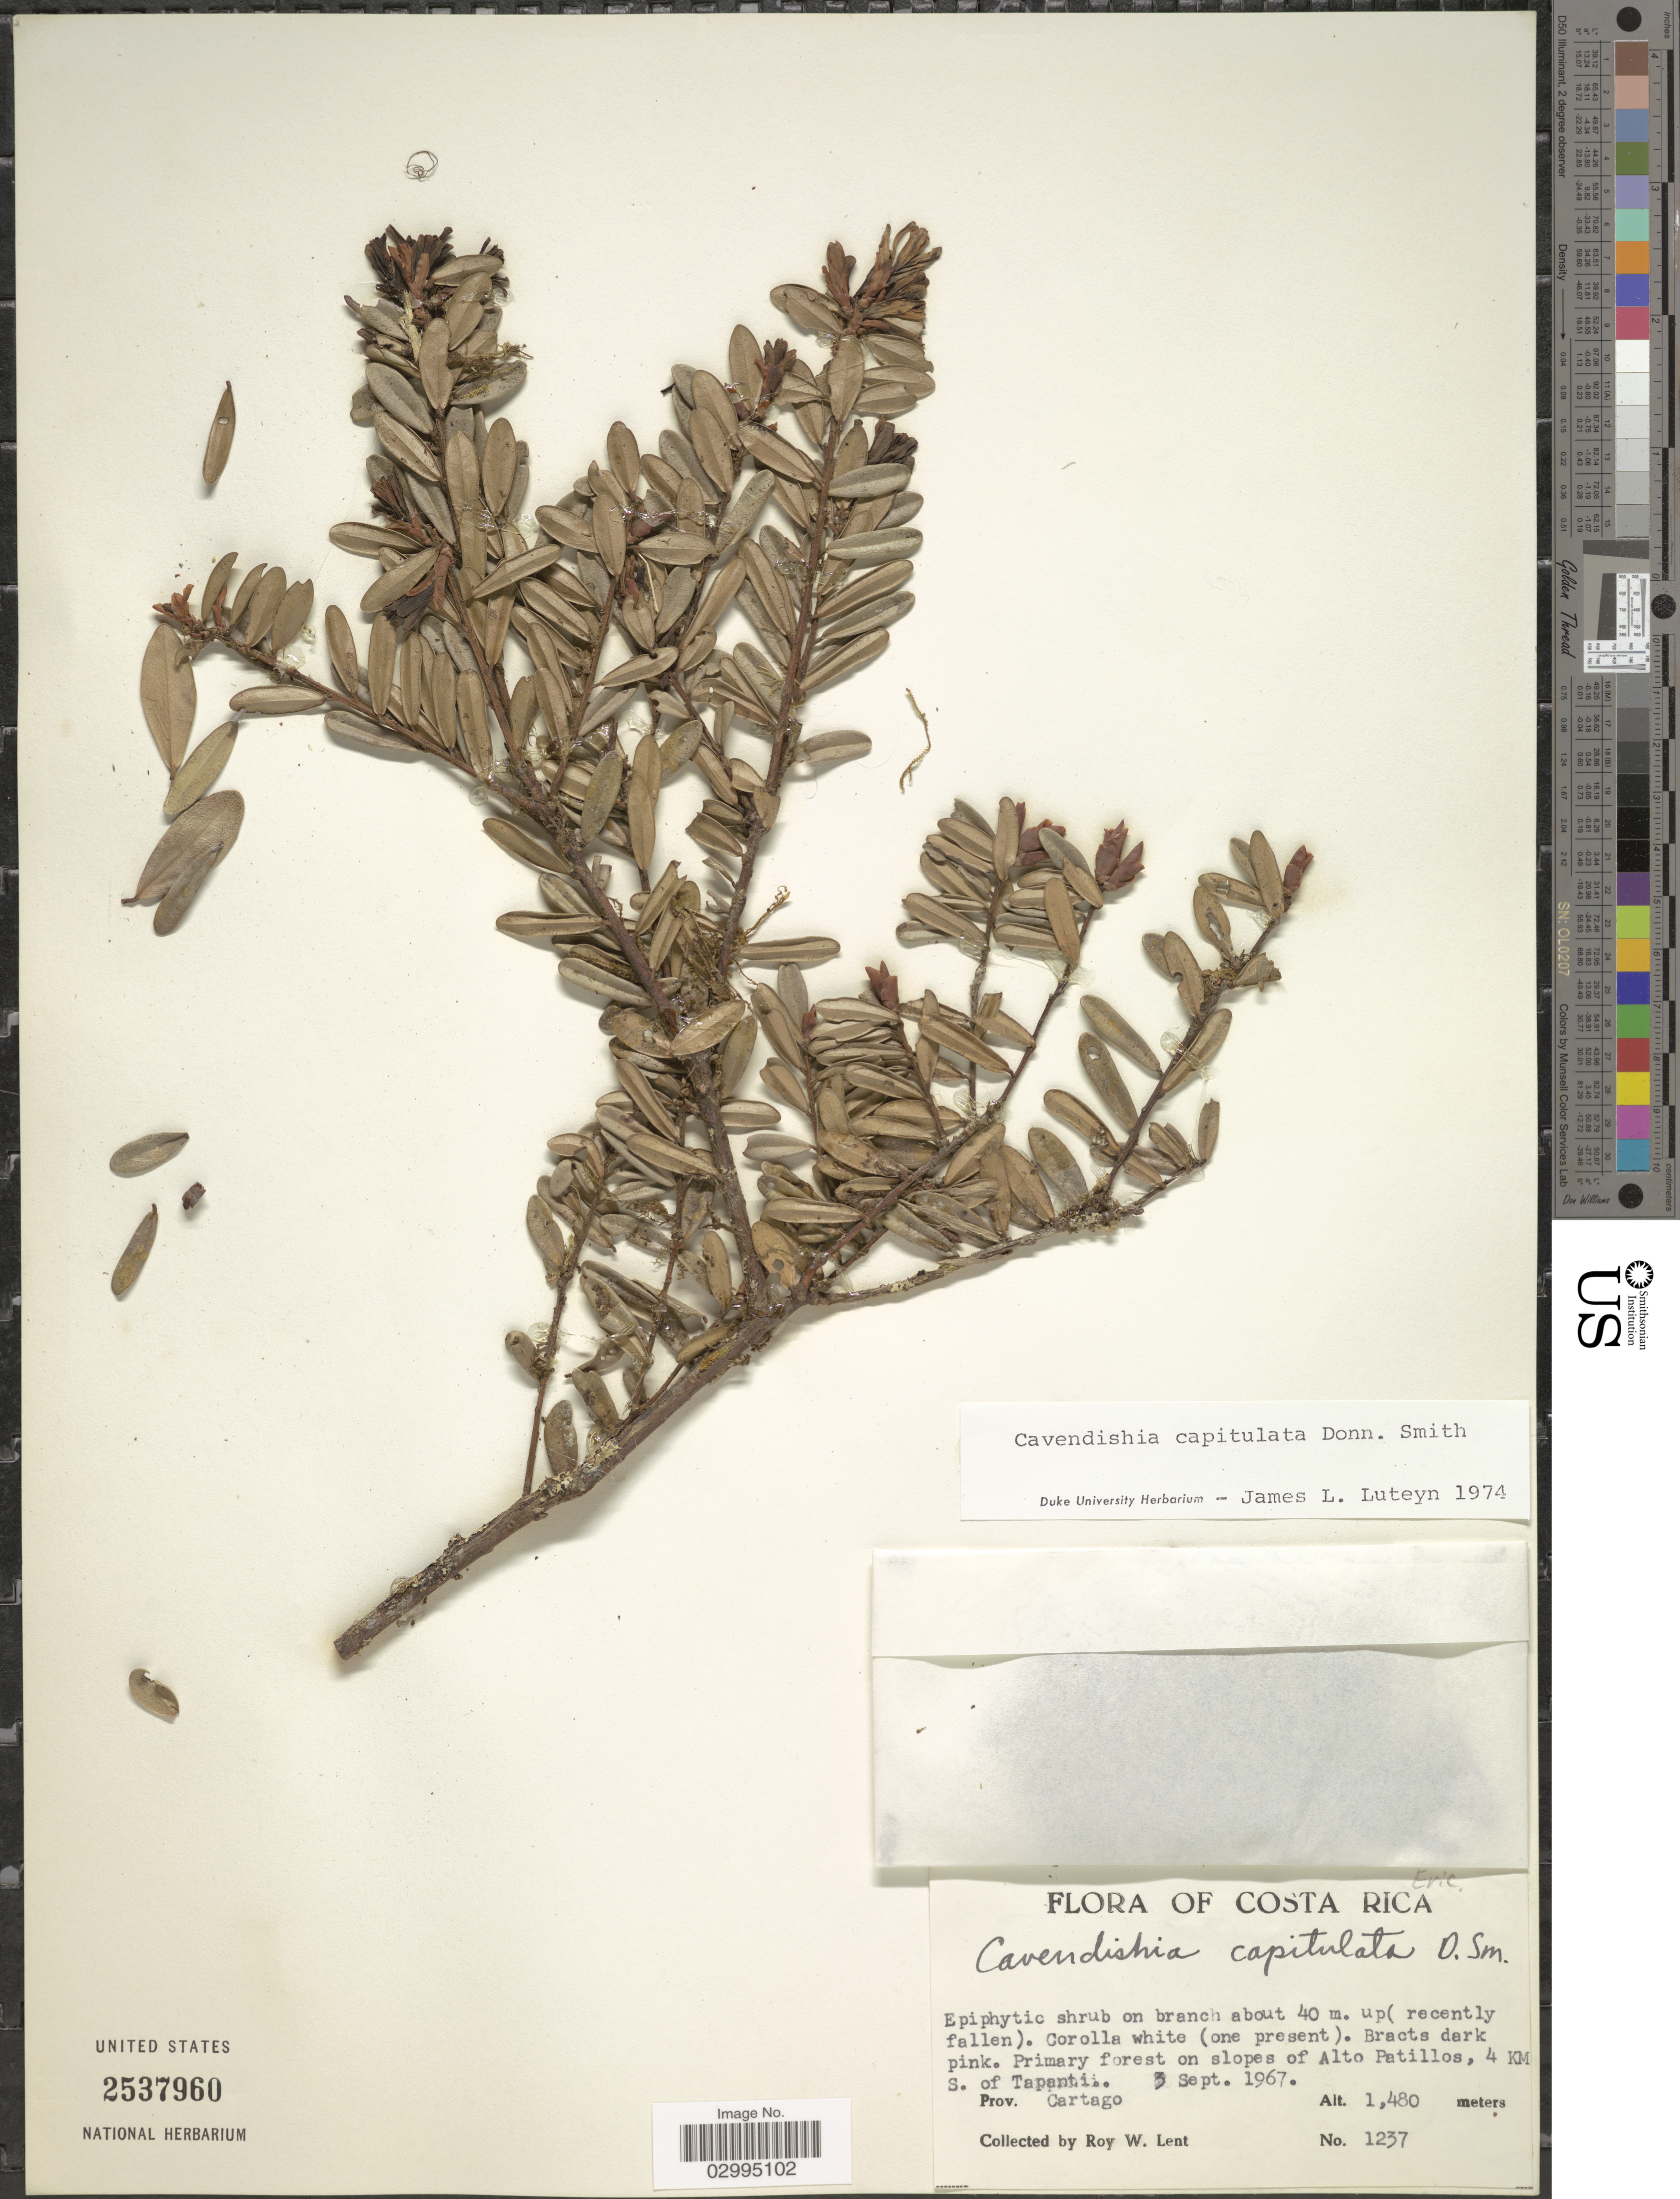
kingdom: Plantae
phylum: Tracheophyta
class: Magnoliopsida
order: Ericales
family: Ericaceae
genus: Cavendishia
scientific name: Cavendishia capitulata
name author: Donn. Sm.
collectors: R. W. Lent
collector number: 1237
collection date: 1967-09-03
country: Costa Rica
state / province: Cartago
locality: Primary forest on slopes of Alto Patillos, 4 km S. of Tapanti. Prov. Cartago.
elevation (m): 1480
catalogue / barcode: US 2537960